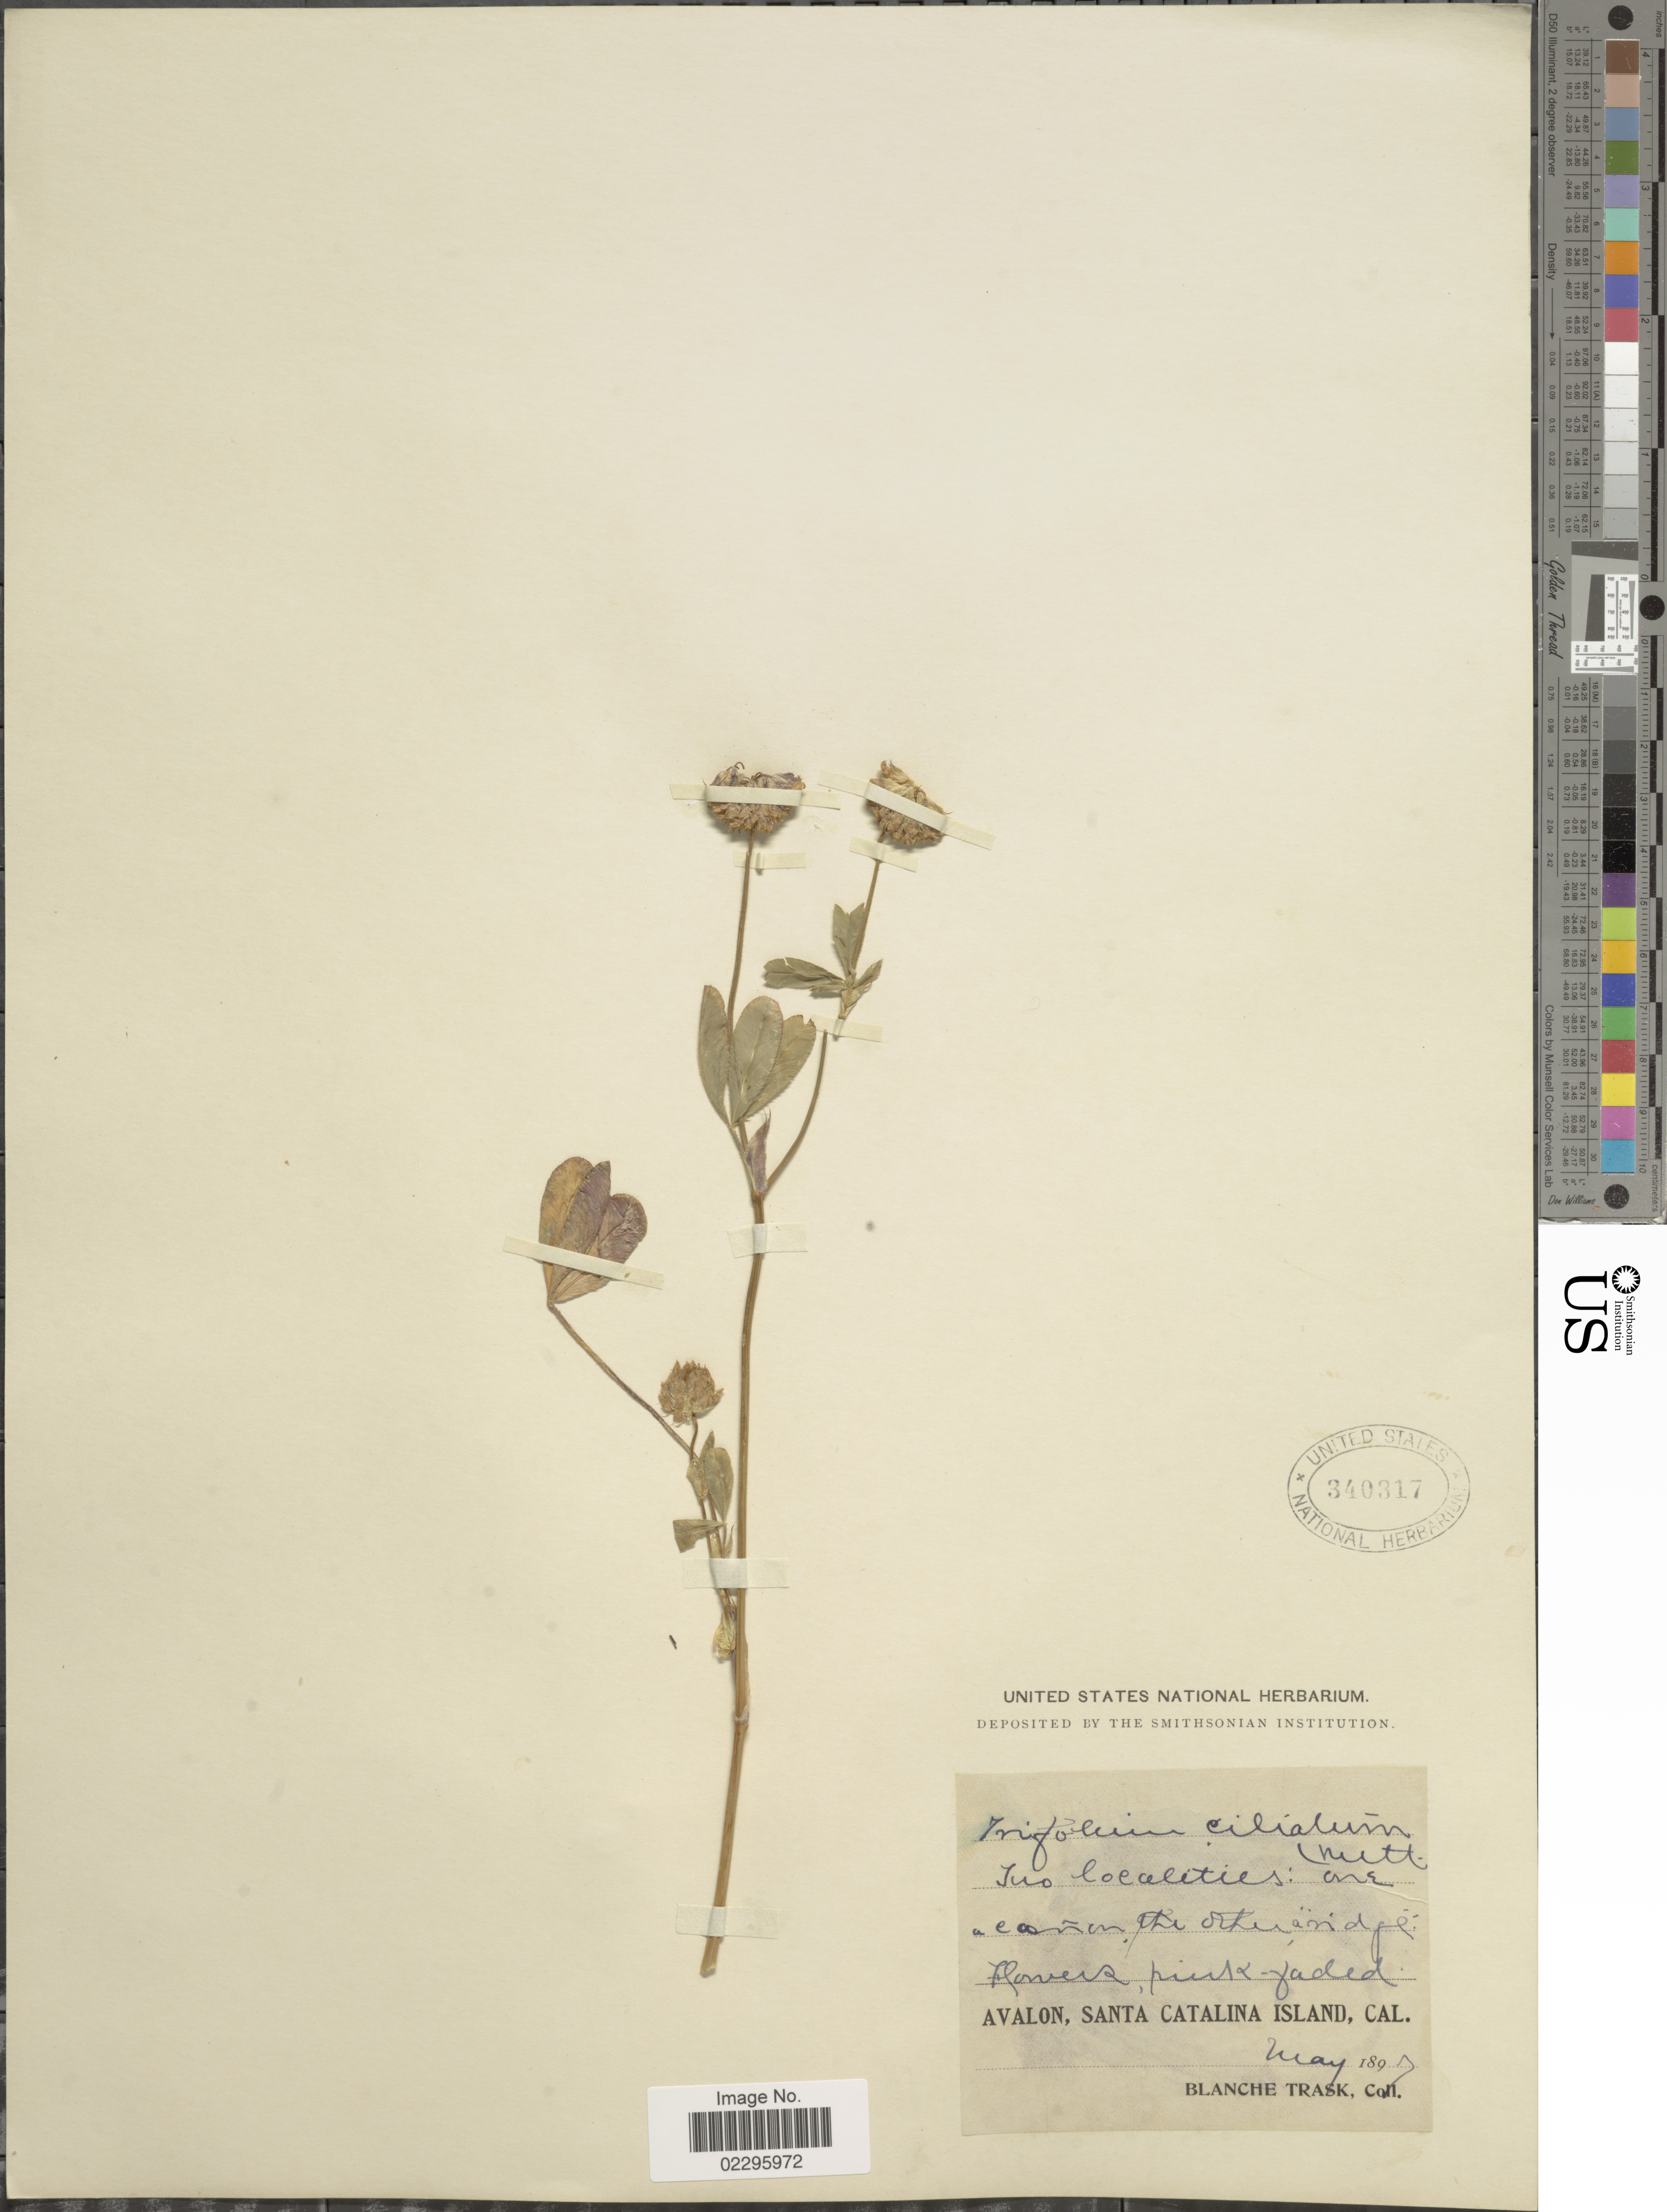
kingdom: Plantae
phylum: Tracheophyta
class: Magnoliopsida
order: Fabales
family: Fabaceae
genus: Trifolium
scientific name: Trifolium ciliolatum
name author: Benth.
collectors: B. Trask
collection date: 1897-05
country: United States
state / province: California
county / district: Los Angeles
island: Santa Catalina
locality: Two localities: one a canon, the other a ridge, Avalon, Santa Catalina Island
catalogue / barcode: US 340317